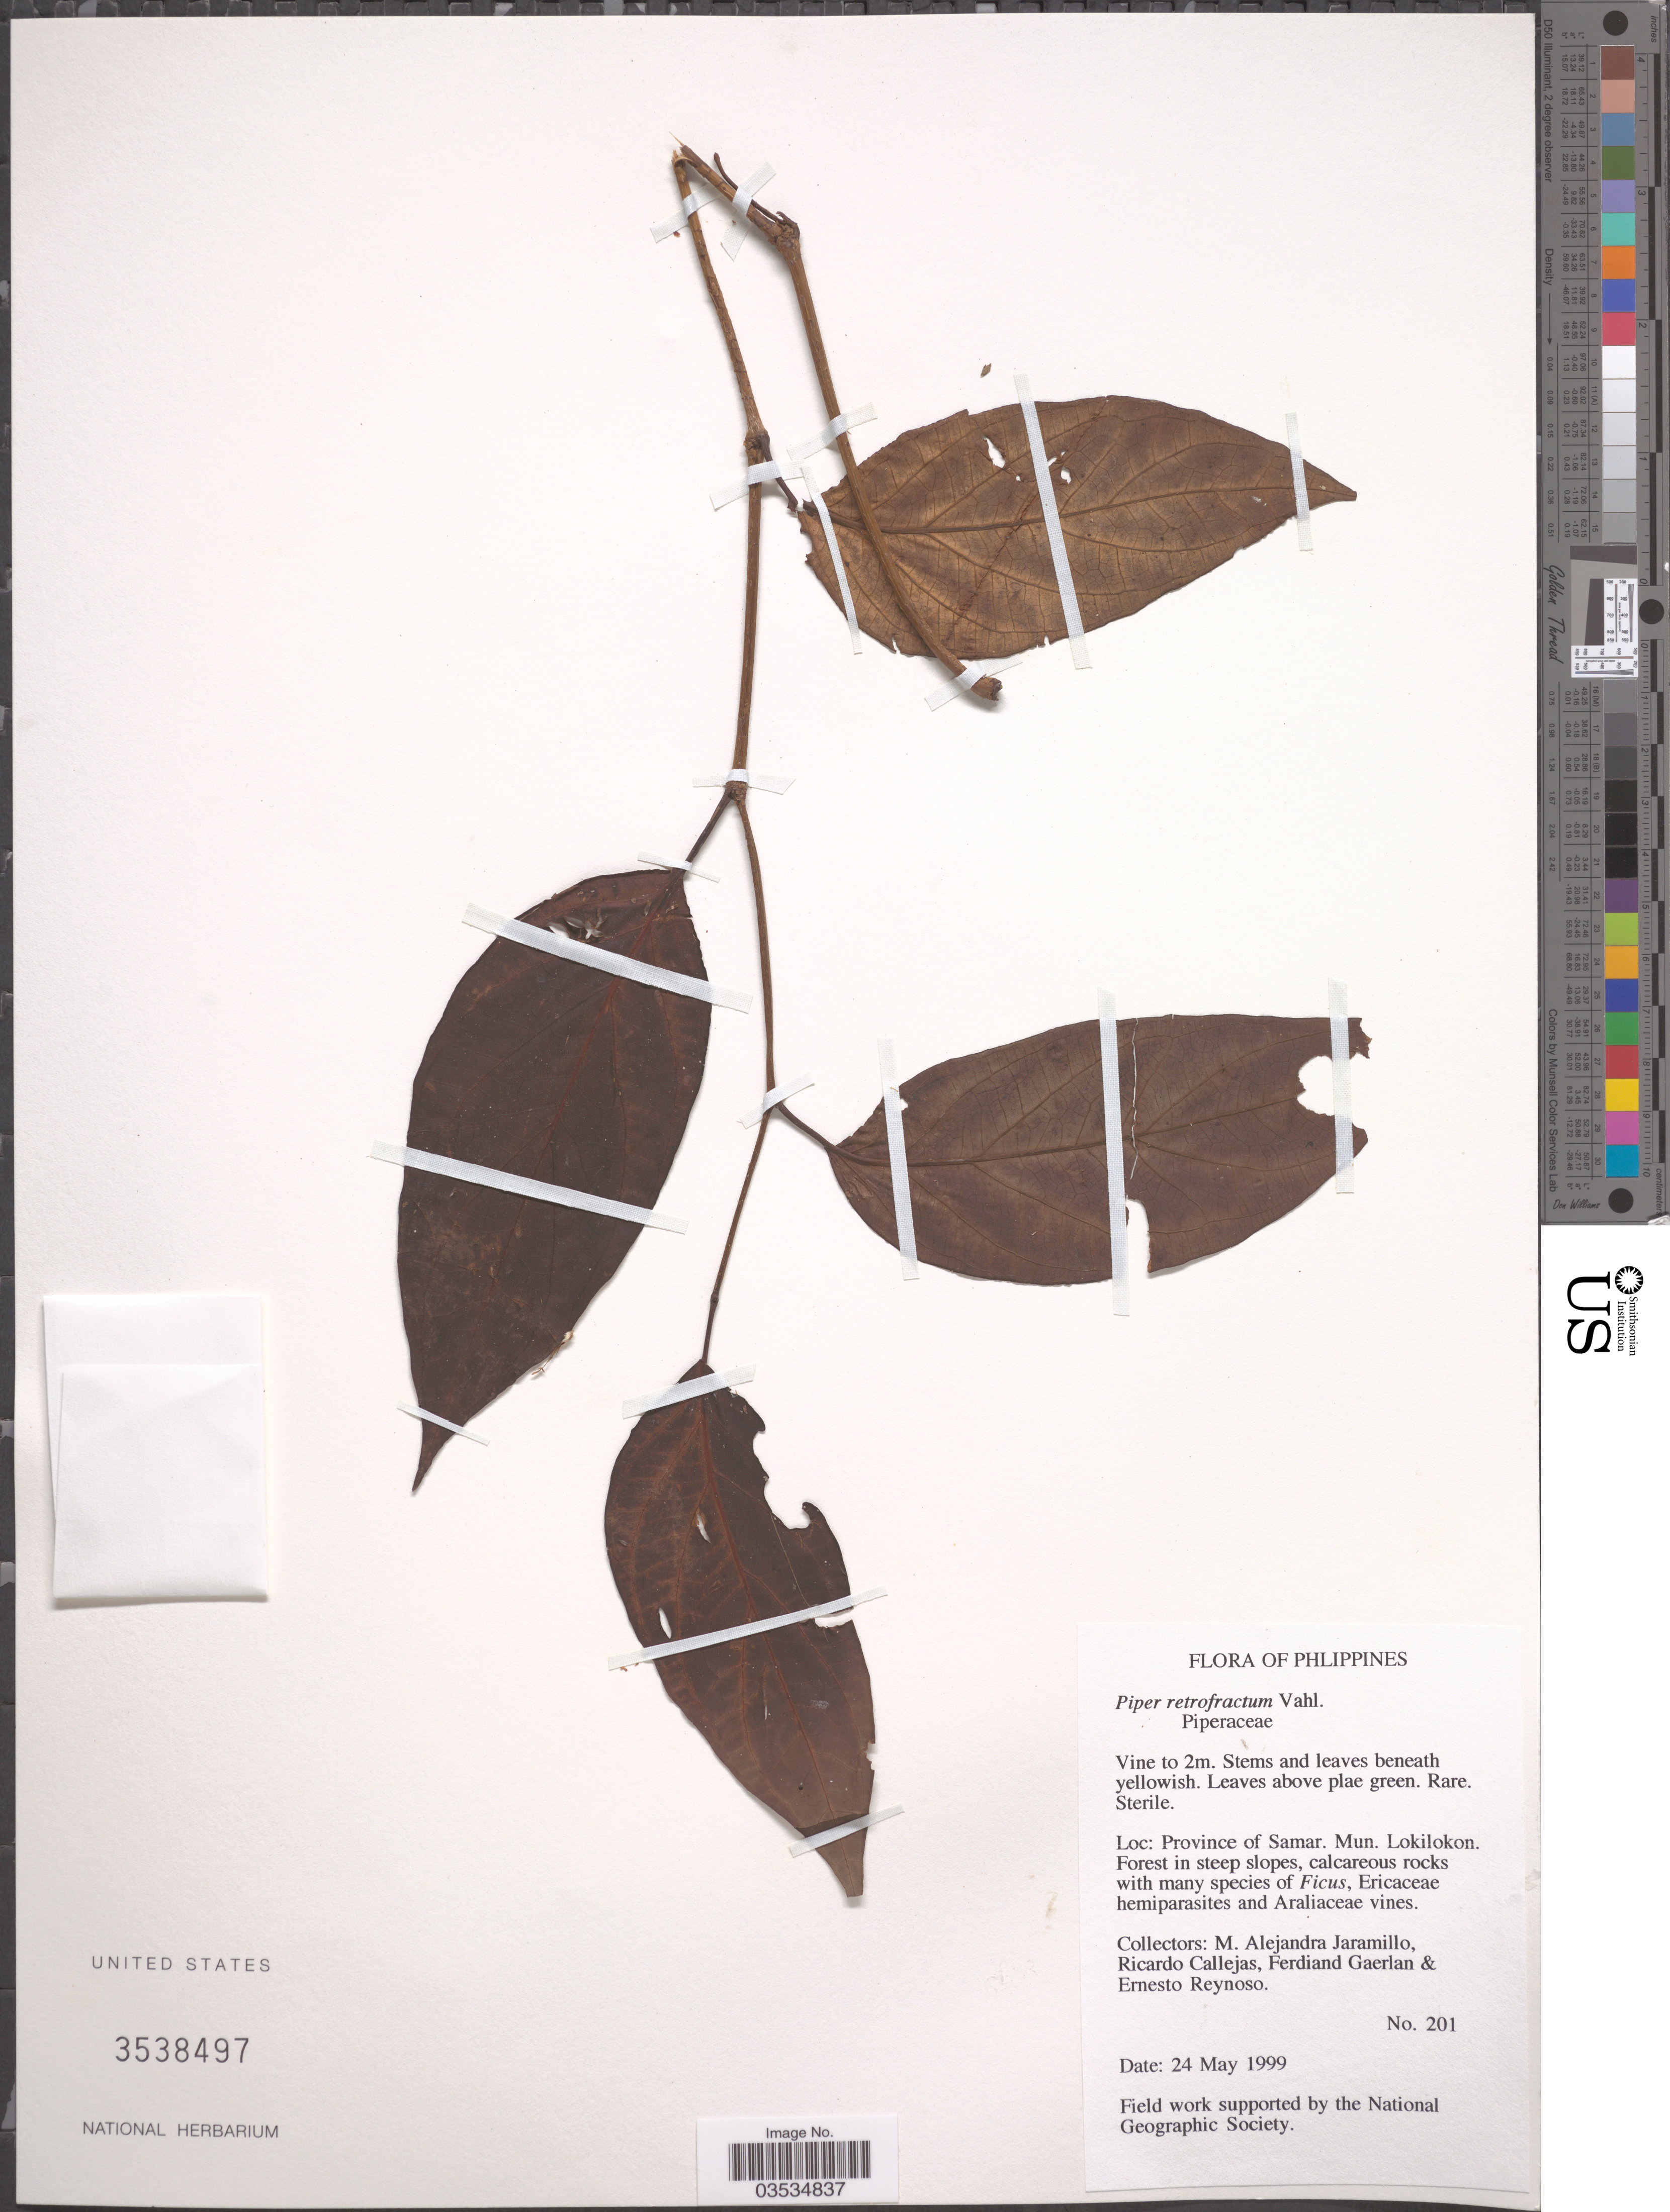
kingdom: Plantae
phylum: Tracheophyta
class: Magnoliopsida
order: Piperales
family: Piperaceae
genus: Piper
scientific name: Piper retrofractum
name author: Vahl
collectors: M. A. Jaramillo, R. Callejas, F. Gaerlan & E. Reynoso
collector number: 201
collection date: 1999-05-24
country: Philippines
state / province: Eastern Visayas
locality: Province of Samar. Mun. Lokilokon.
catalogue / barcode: US 3538497